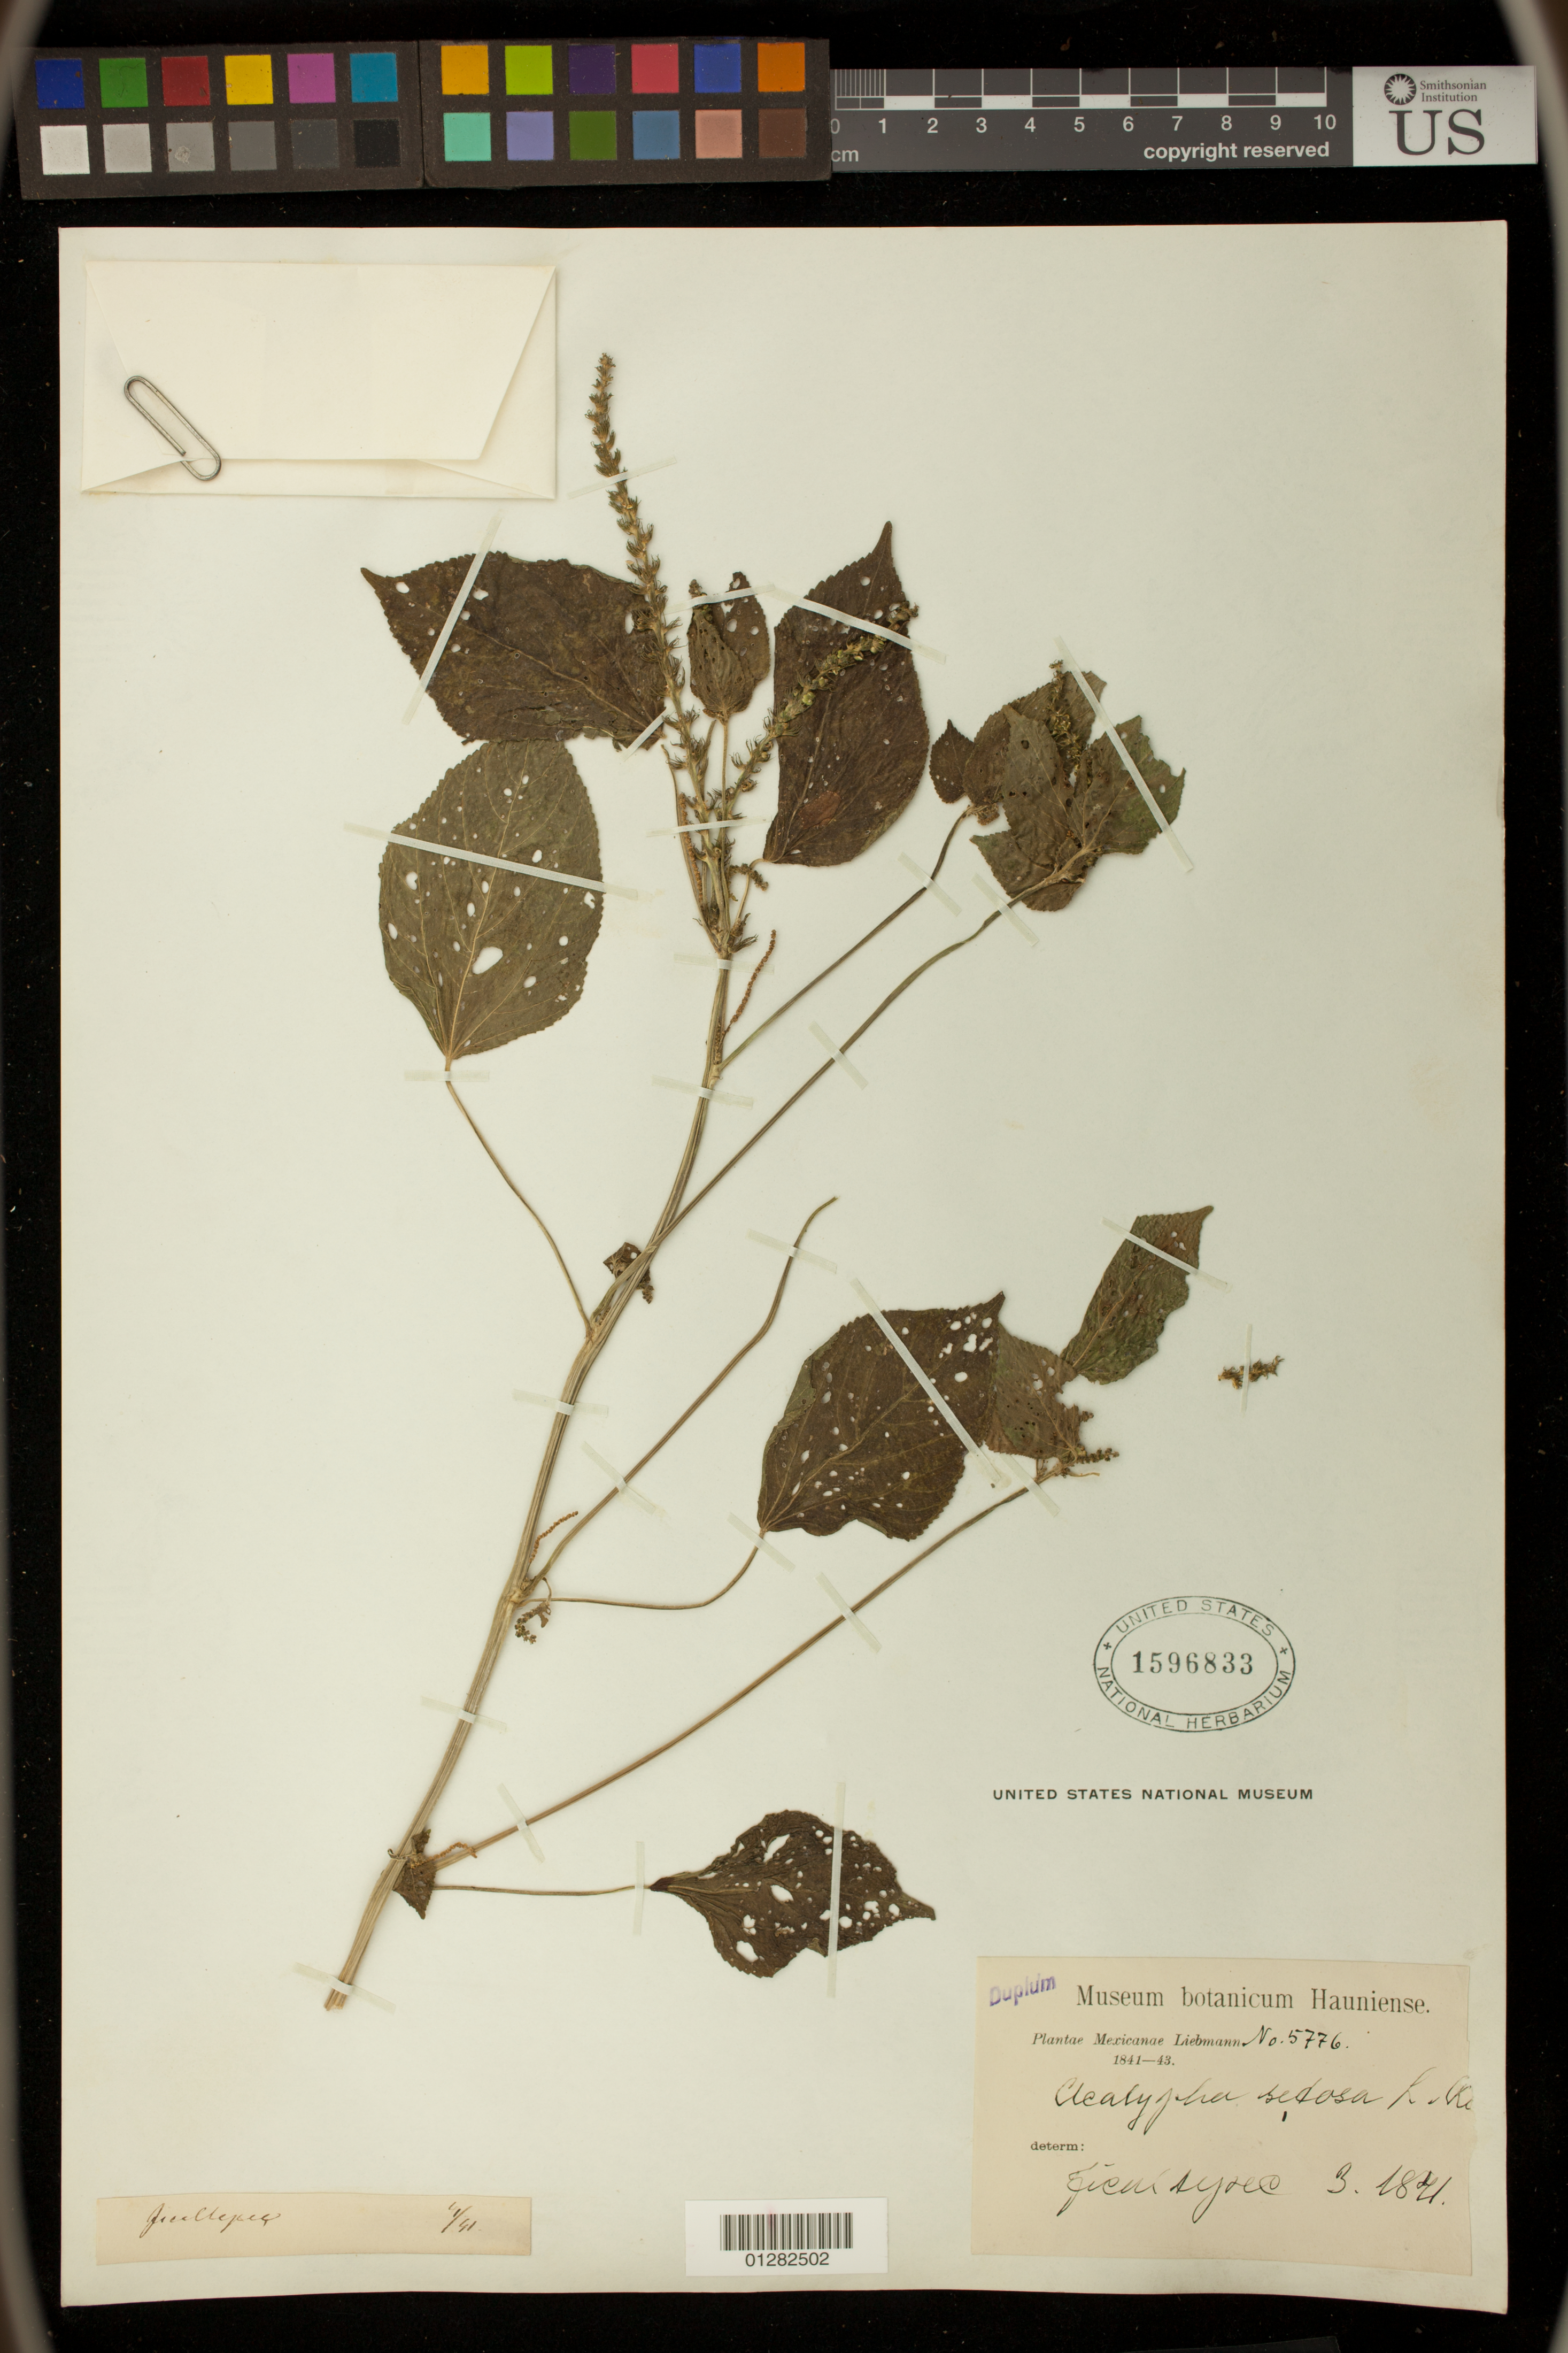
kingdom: Plantae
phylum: Tracheophyta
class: Magnoliopsida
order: Malpighiales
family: Euphorbiaceae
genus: Acalypha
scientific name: Acalypha setosa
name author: A. Rich.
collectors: E. Contreras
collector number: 5776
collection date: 1841-03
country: Mexico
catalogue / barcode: US 1596833